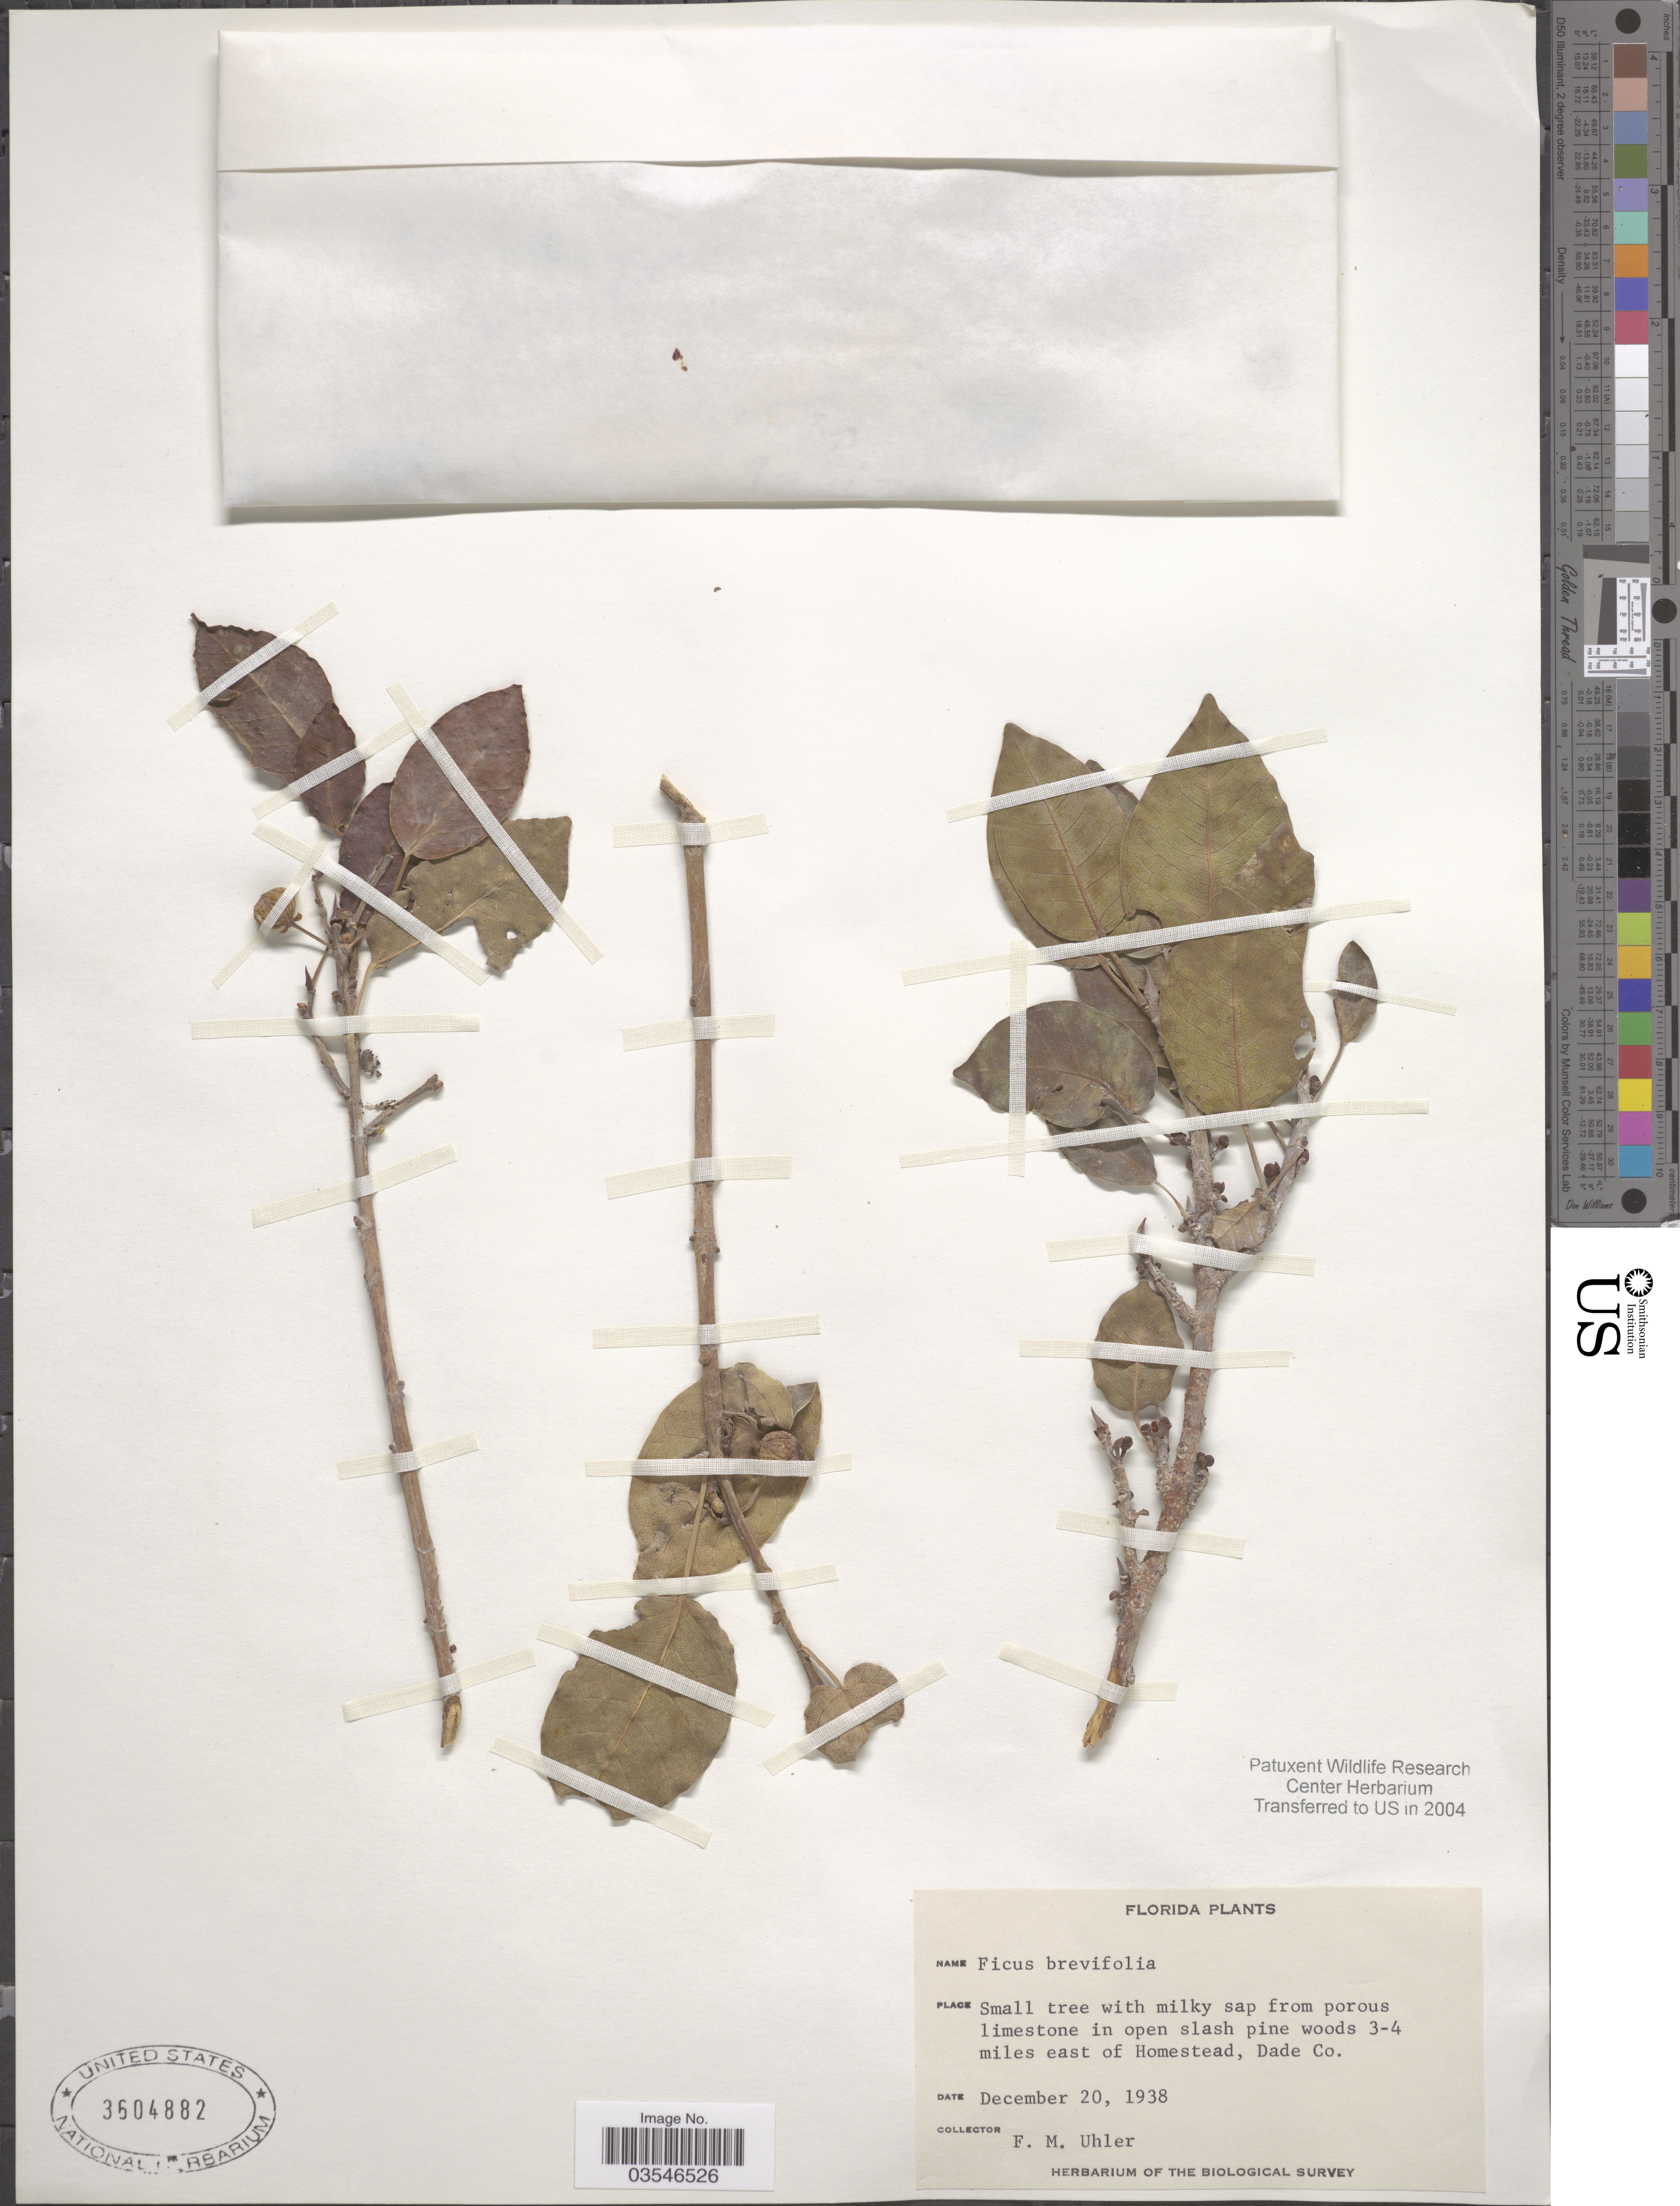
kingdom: Plantae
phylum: Tracheophyta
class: Magnoliopsida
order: Rosales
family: Moraceae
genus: Ficus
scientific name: Ficus brevifolia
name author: Nutt.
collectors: F. M. Uhler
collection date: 1938-12-20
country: United States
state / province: Florida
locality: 3-4 miles east of Homestead, Dade Co.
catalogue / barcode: US 3604882